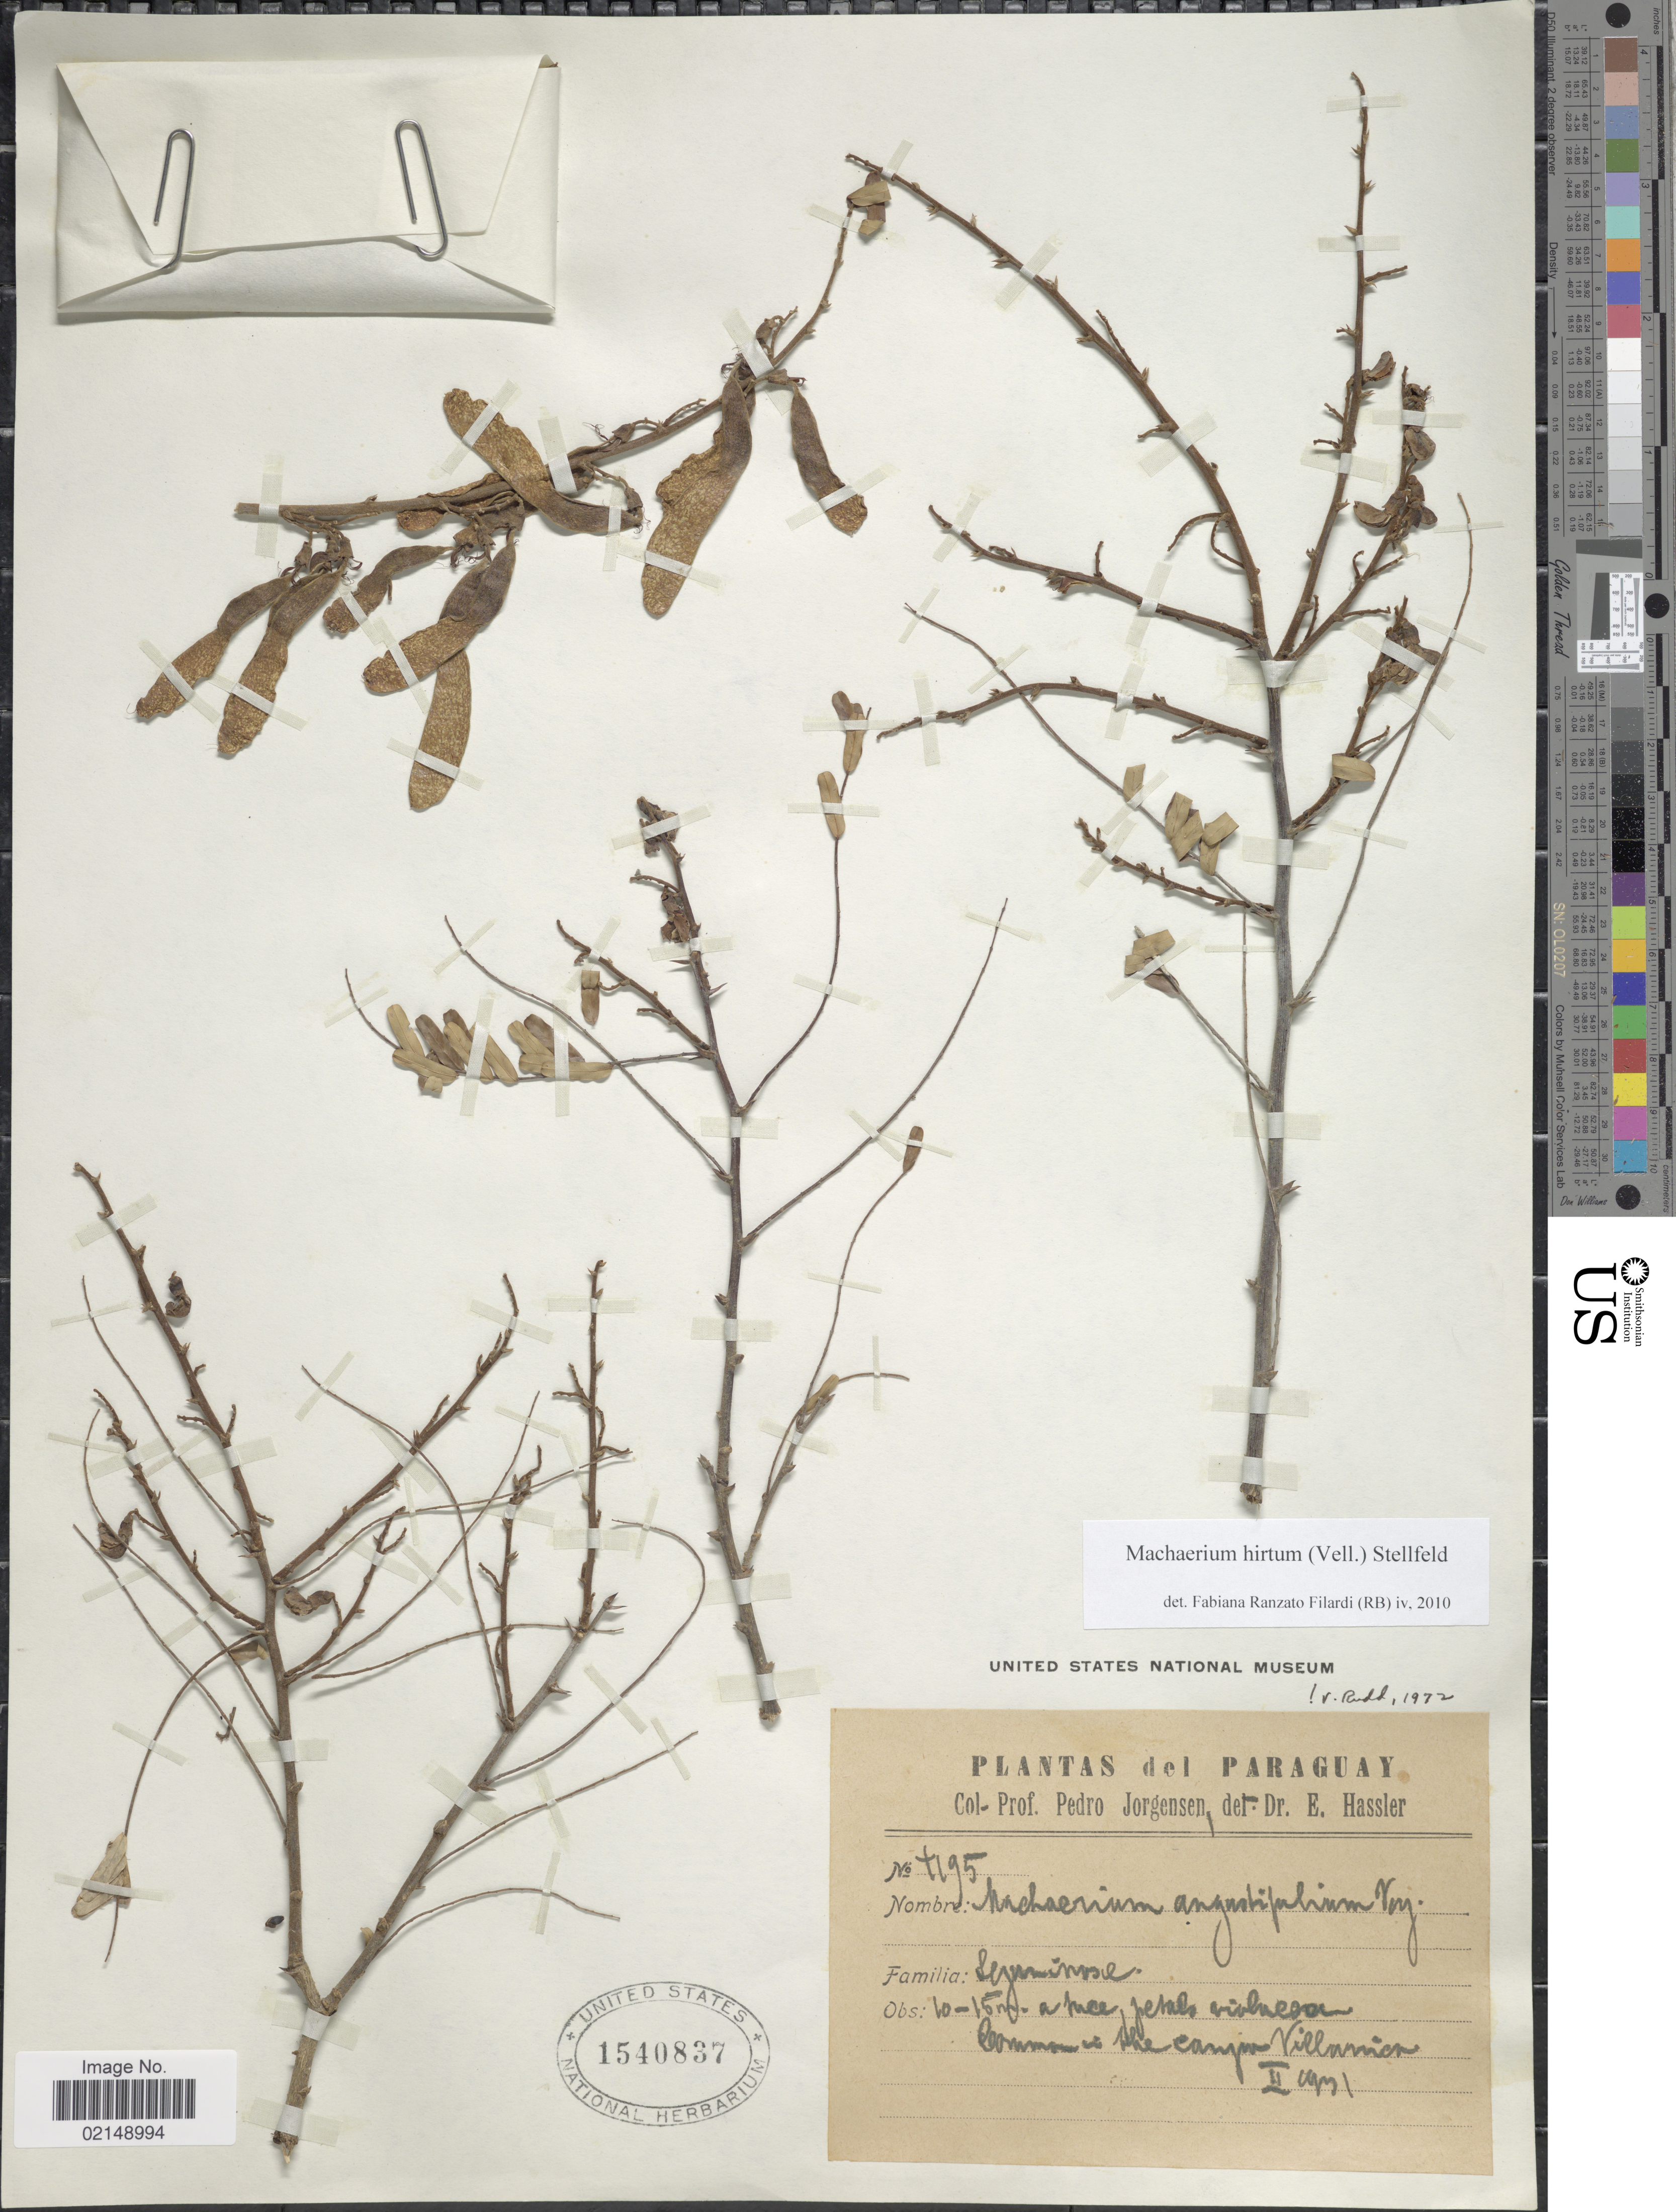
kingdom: Plantae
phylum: Tracheophyta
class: Magnoliopsida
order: Fabales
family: Fabaceae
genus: Machaerium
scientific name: Machaerium hirtum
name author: (Vell.) Stellfeld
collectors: P. Jörgensen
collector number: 4195*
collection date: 1991-02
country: Paraguay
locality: Canyon Villaman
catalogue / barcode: US 1540837